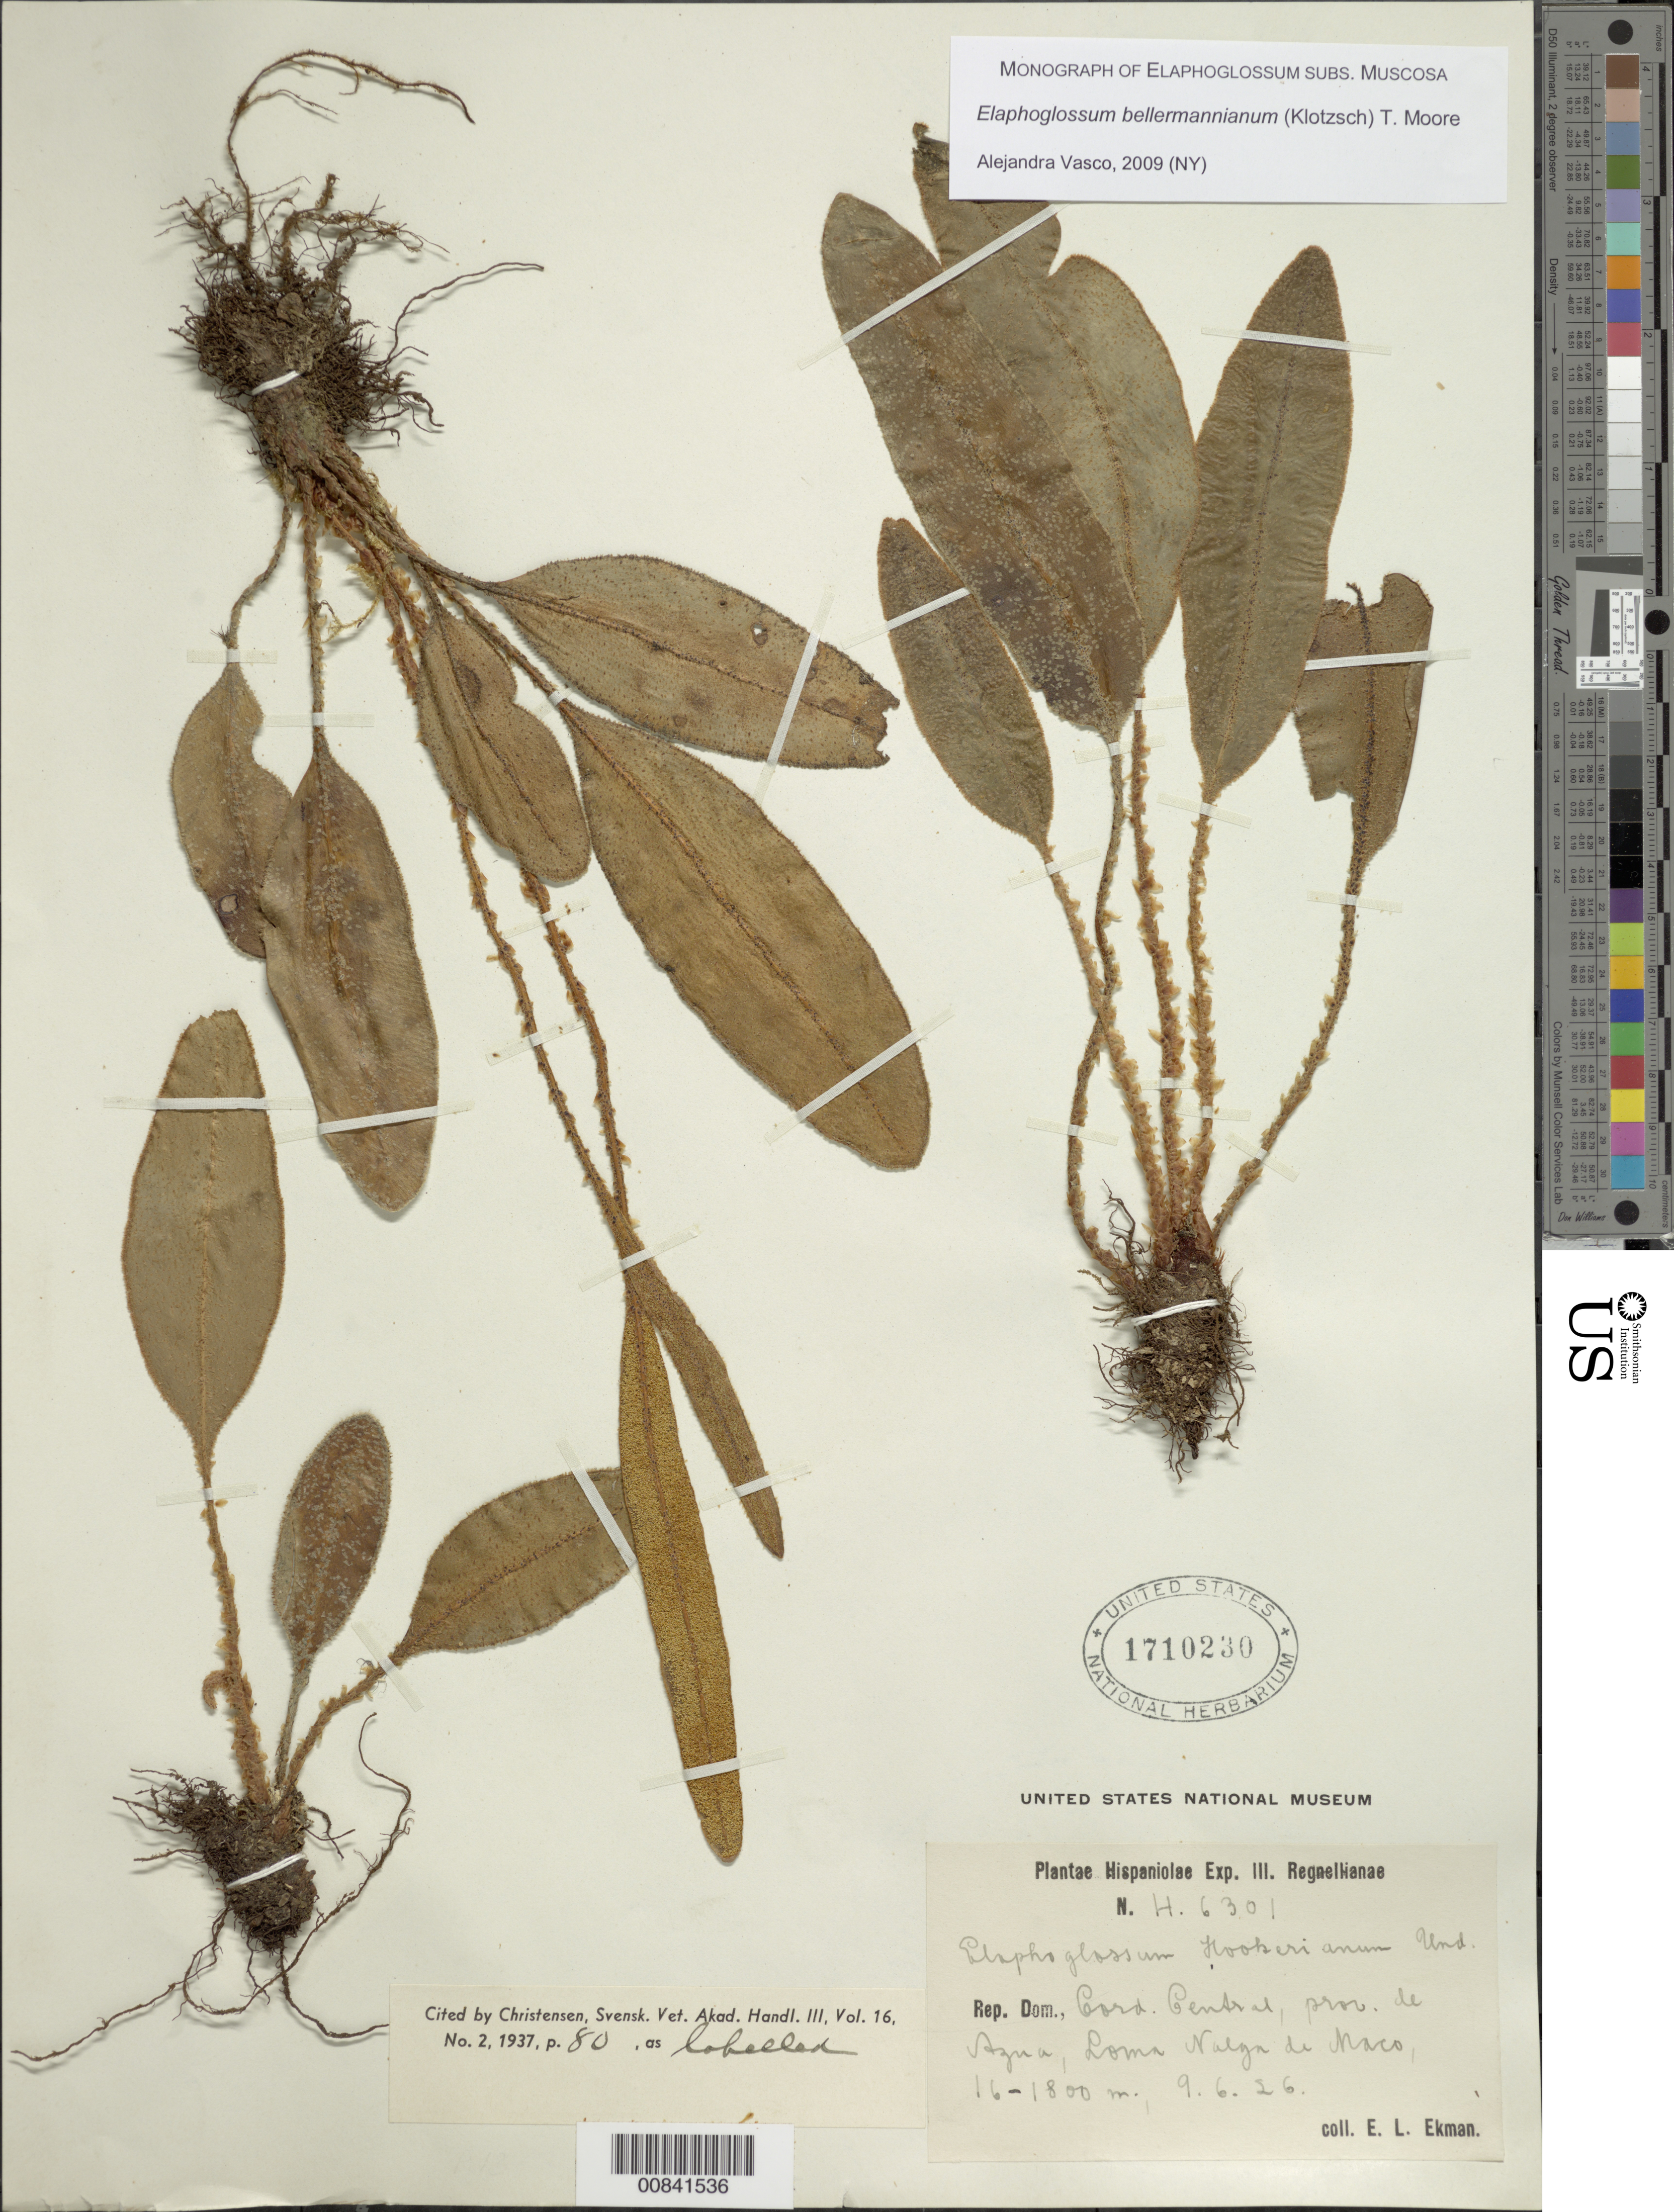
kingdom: Plantae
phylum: Tracheophyta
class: Polypodiopsida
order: Polypodiales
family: Dryopteridaceae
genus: Elaphoglossum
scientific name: Elaphoglossum bellermannianum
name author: (Klotzsch) T. Moore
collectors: E. L. Ekman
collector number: H 6301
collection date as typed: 09 Jun 1926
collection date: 1926-06-09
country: Dominican Republic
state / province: Azua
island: Hispaniola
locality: Cordillera Central, Loma Nalga de Maco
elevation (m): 1600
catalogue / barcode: US 1710230